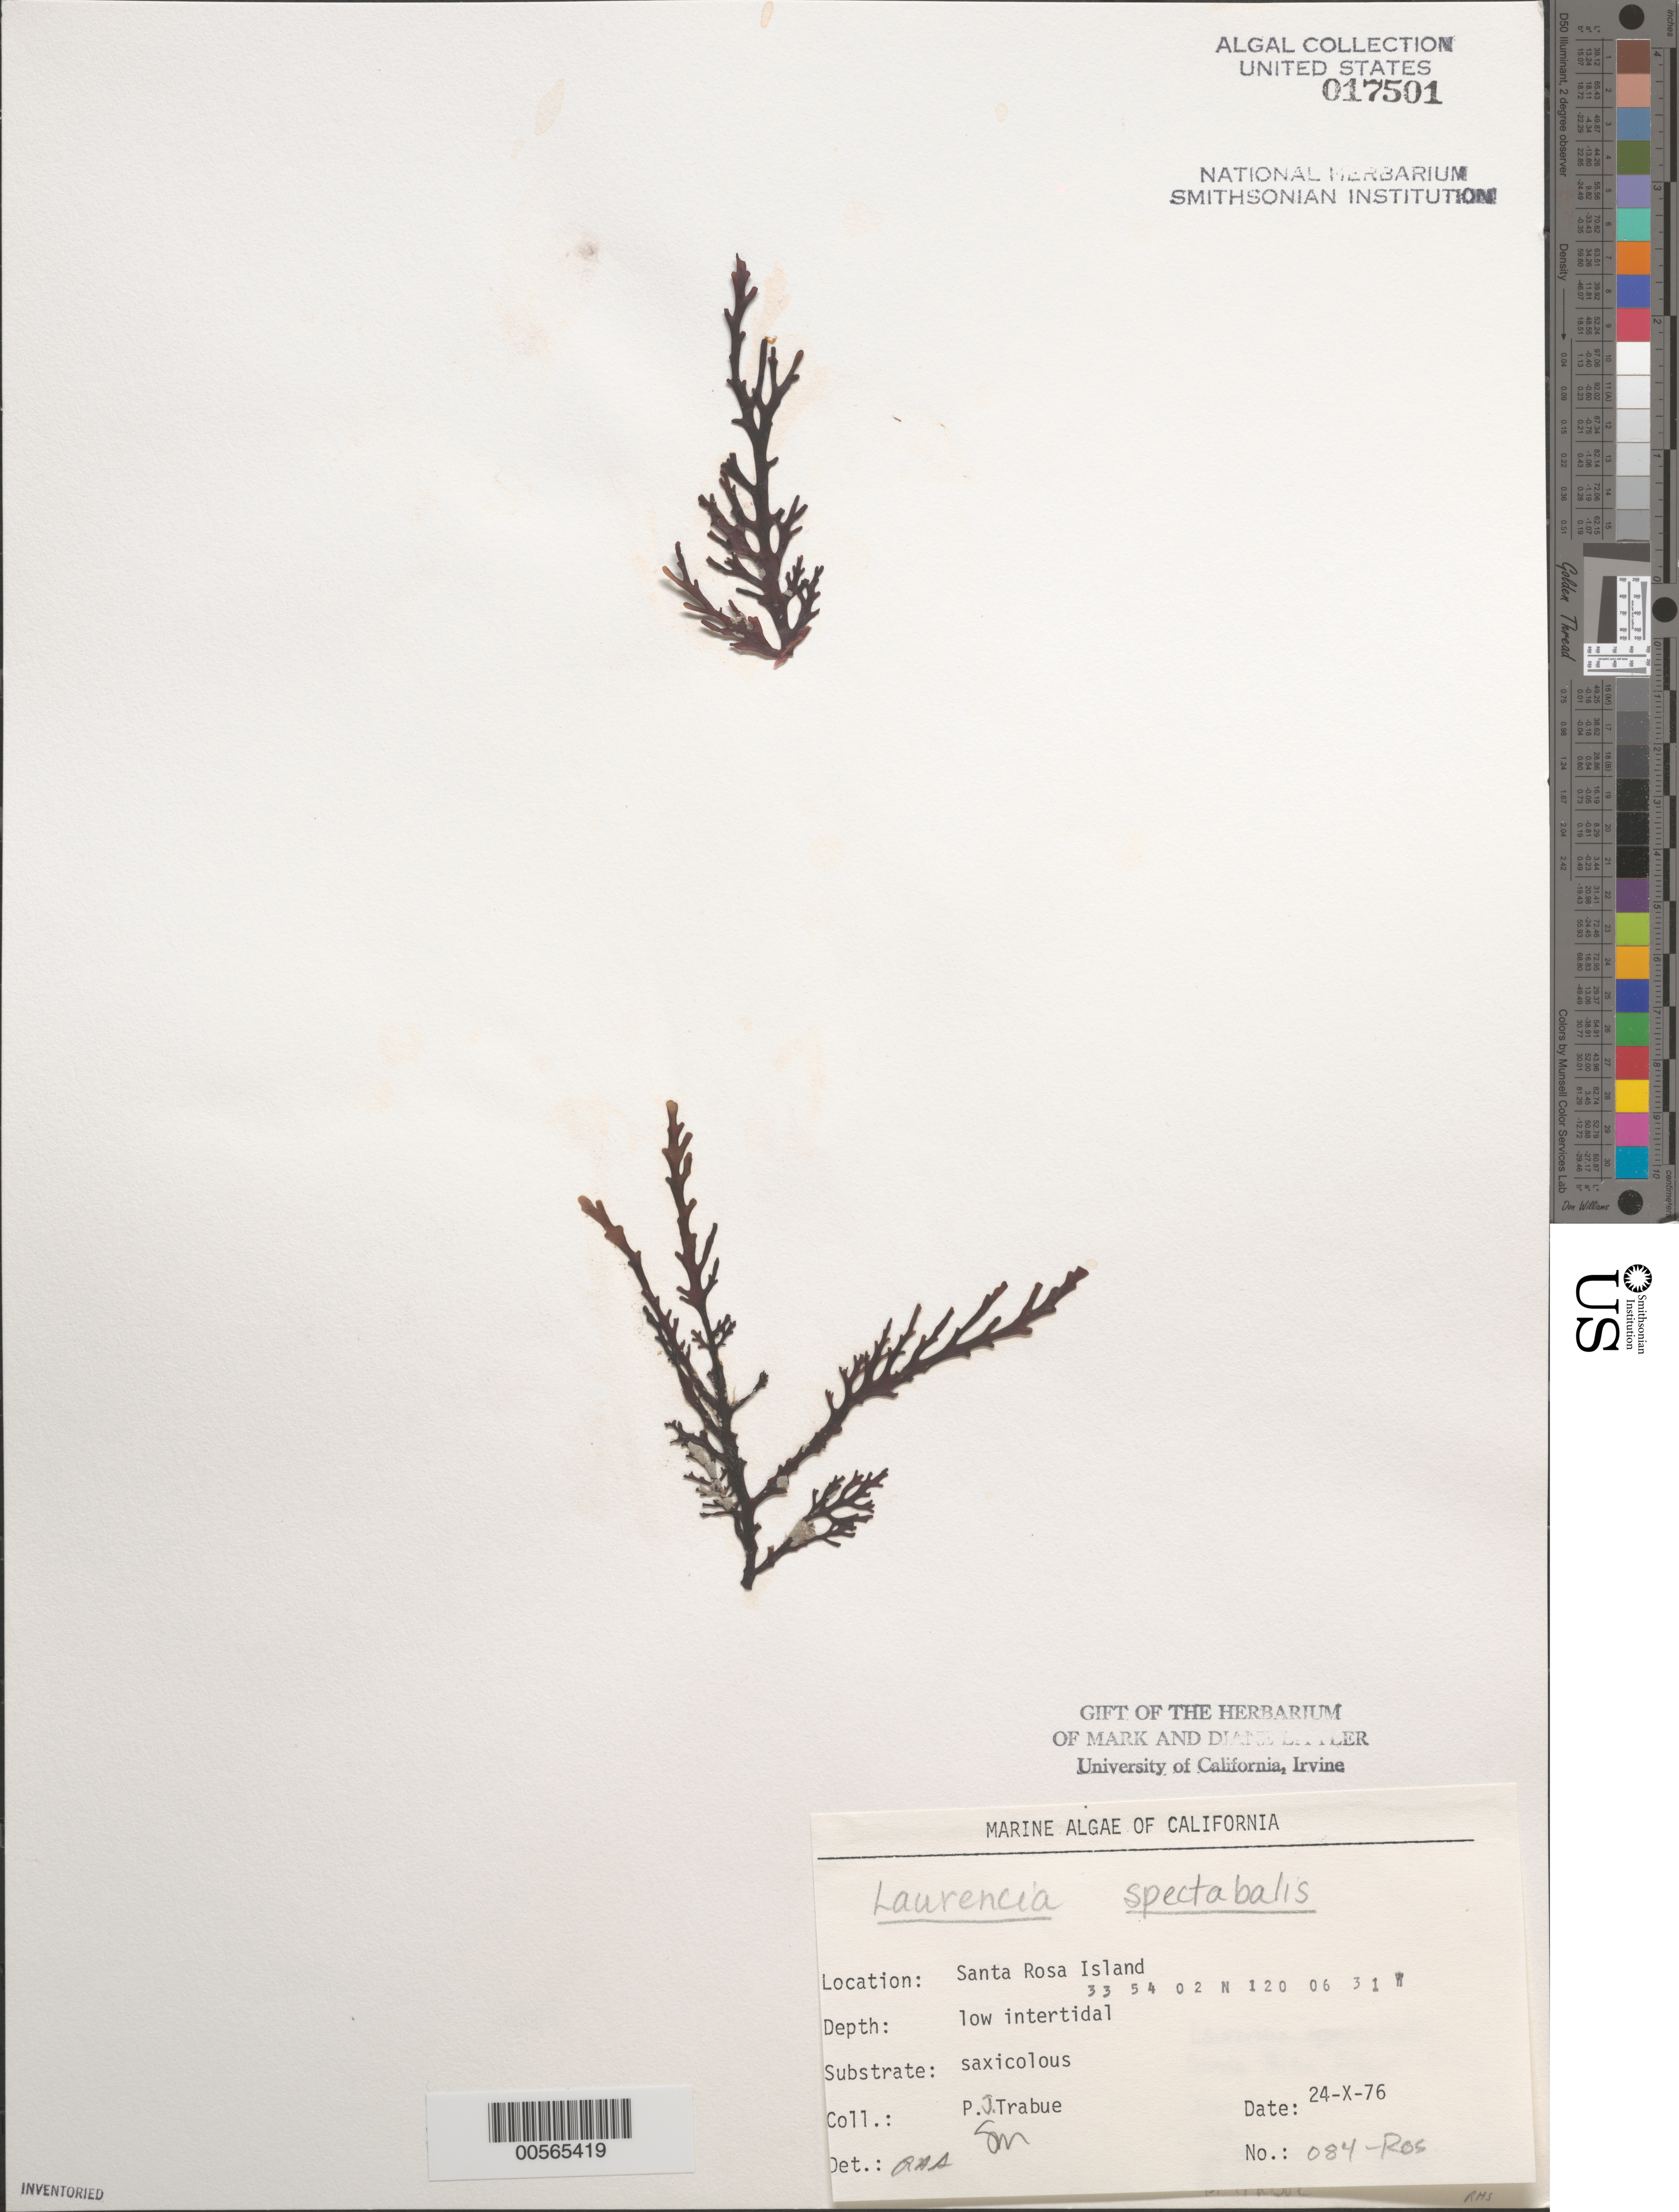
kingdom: Plantae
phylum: Rhodophyta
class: Florideophyceae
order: Ceramiales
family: Rhodomelaceae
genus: Osmundea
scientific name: Osmundea spectabilis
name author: (Postels & Rupr.) K.W. Nam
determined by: Algae name updating Project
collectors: P. J. Trabue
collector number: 084-ros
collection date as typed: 24 Oct 1976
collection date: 1976-10-24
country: United States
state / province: California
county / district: Santa Barbara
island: Santa Rosa Island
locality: Johnson's Lee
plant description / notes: BLM-SOCALBIGHT Rocky Intertidal Survey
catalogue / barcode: US 17501